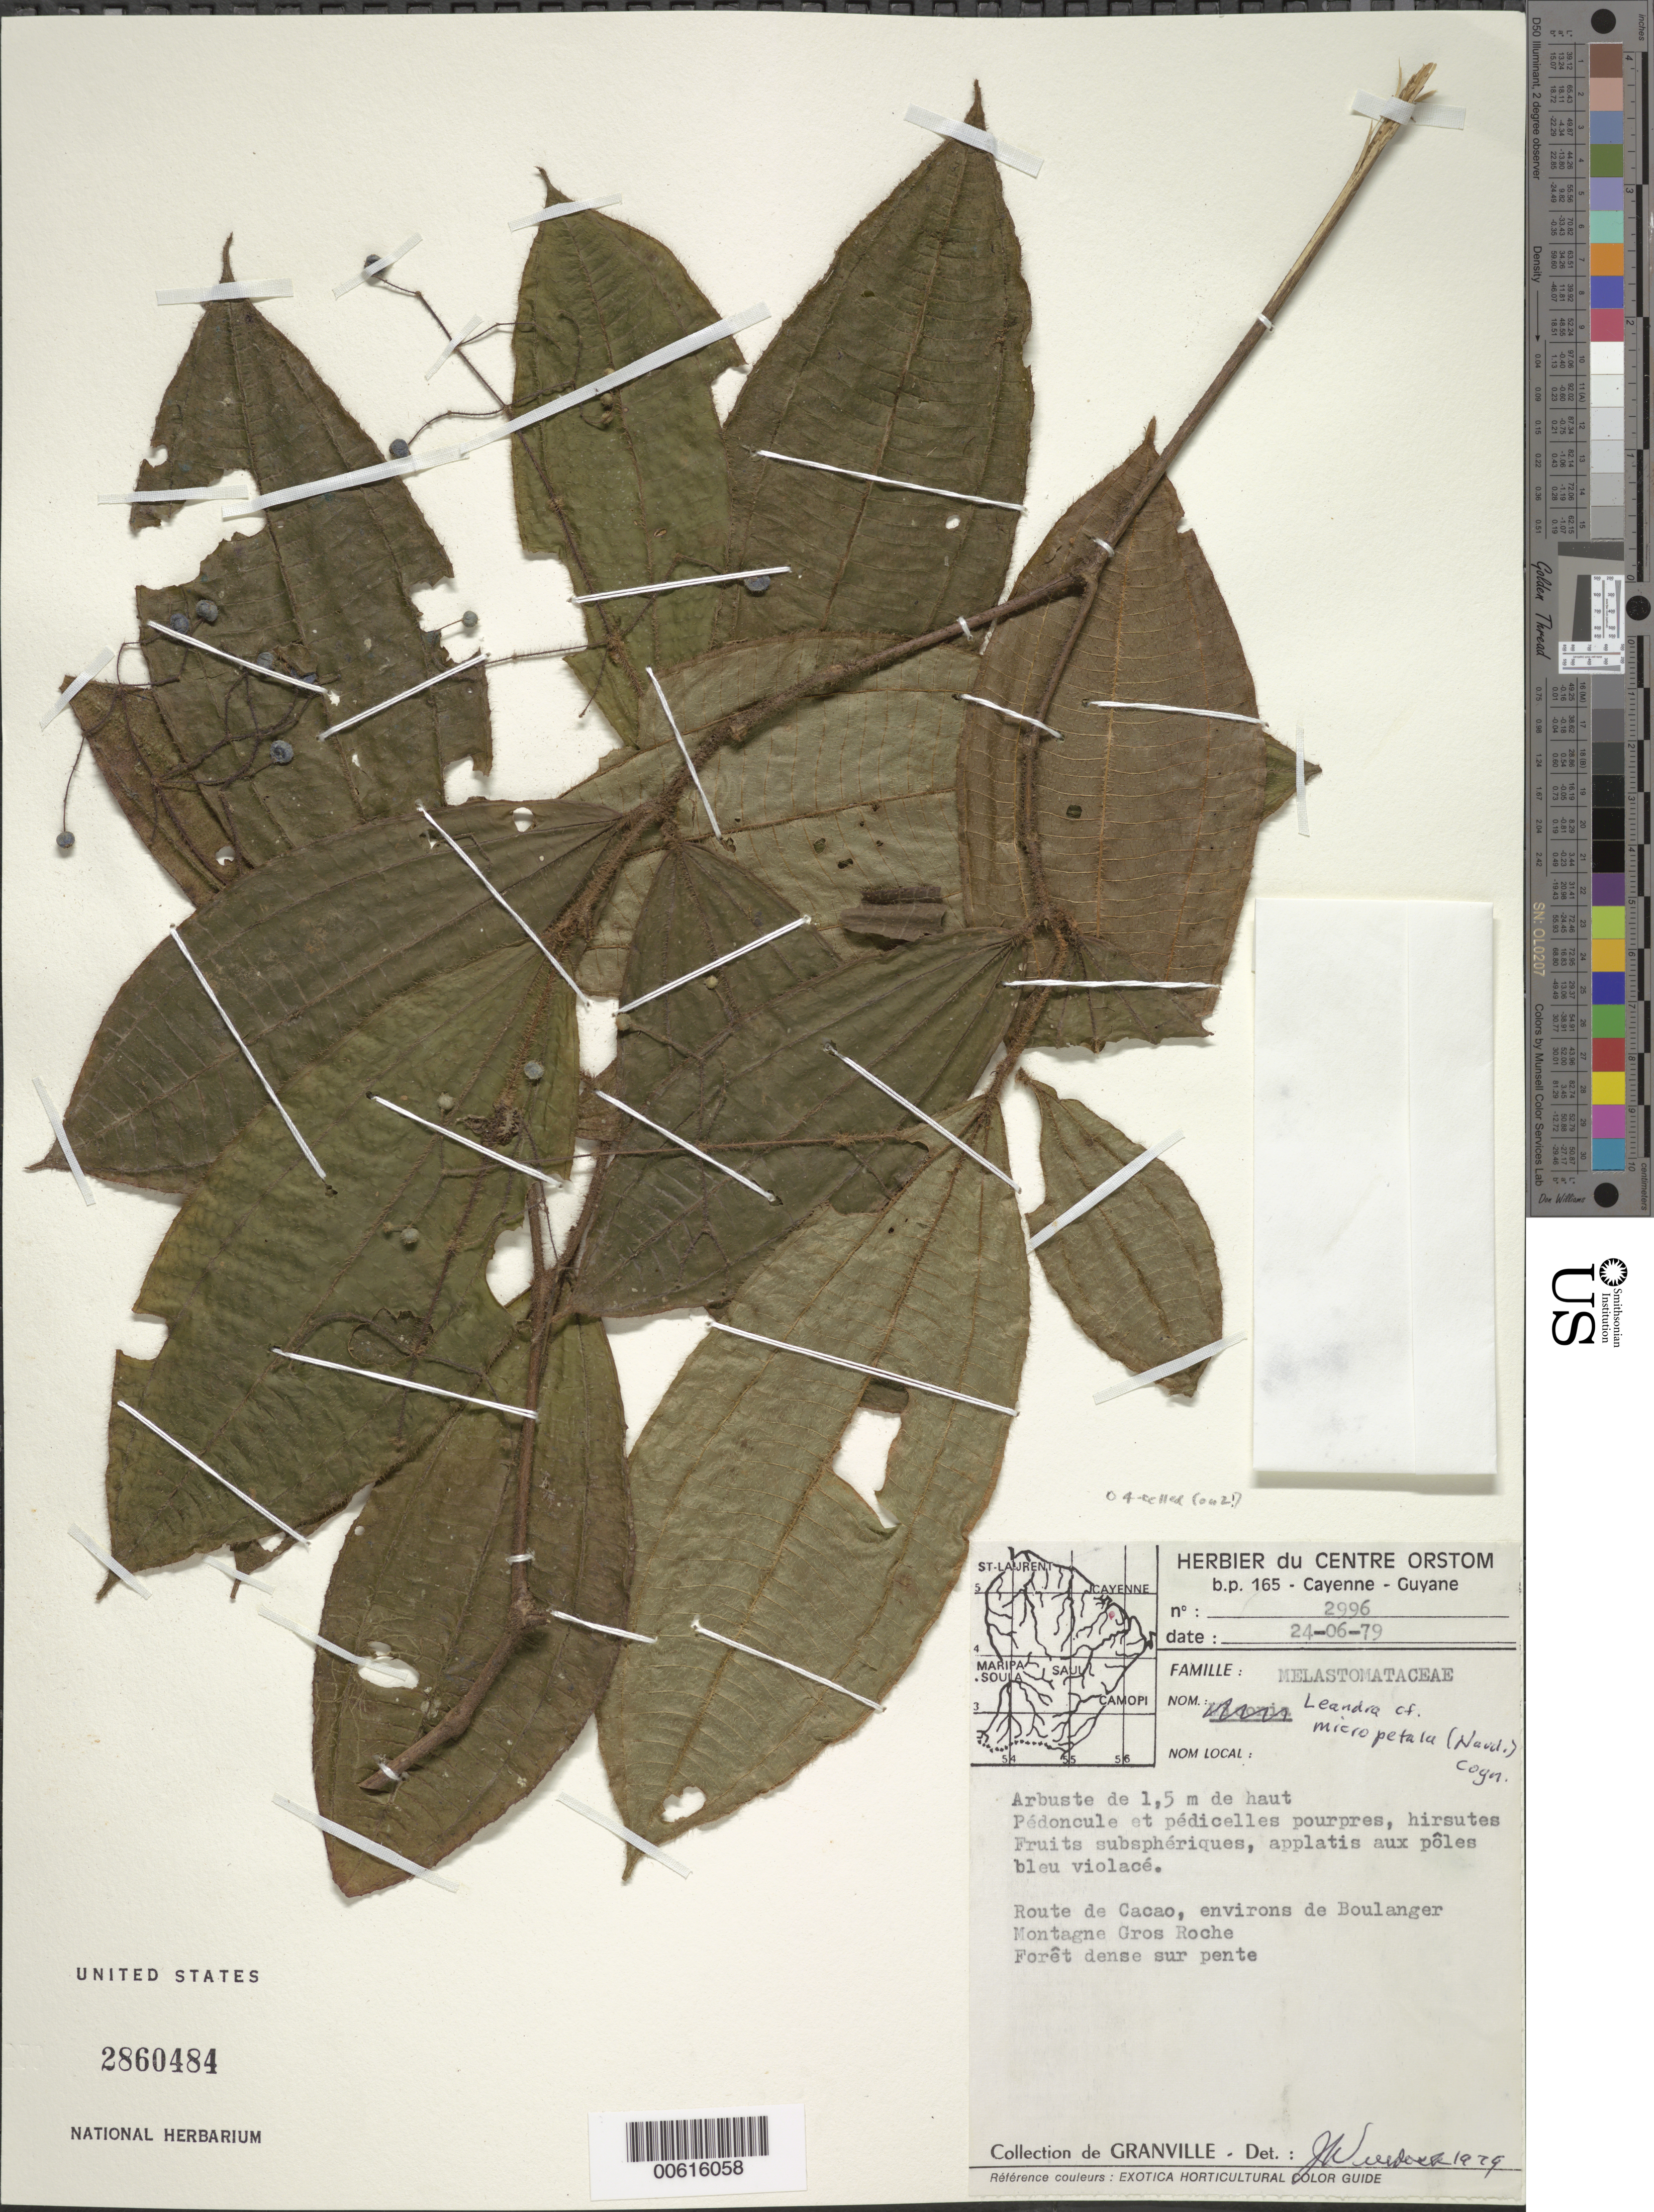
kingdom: Plantae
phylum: Tracheophyta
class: Magnoliopsida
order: Myrtales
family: Melastomataceae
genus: Leandra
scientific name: Leandra micropetala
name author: (Naudin) Cogn.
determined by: Wurdack, John J., (US), US (UNITED STATES)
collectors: J.-J. de Granville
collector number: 2996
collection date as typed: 24-Jun-79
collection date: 1979-06-24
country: French Guiana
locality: Montagne Gros Roche, route de Cacao, Boulanger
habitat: Foret dense sur pente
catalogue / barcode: US 2860484